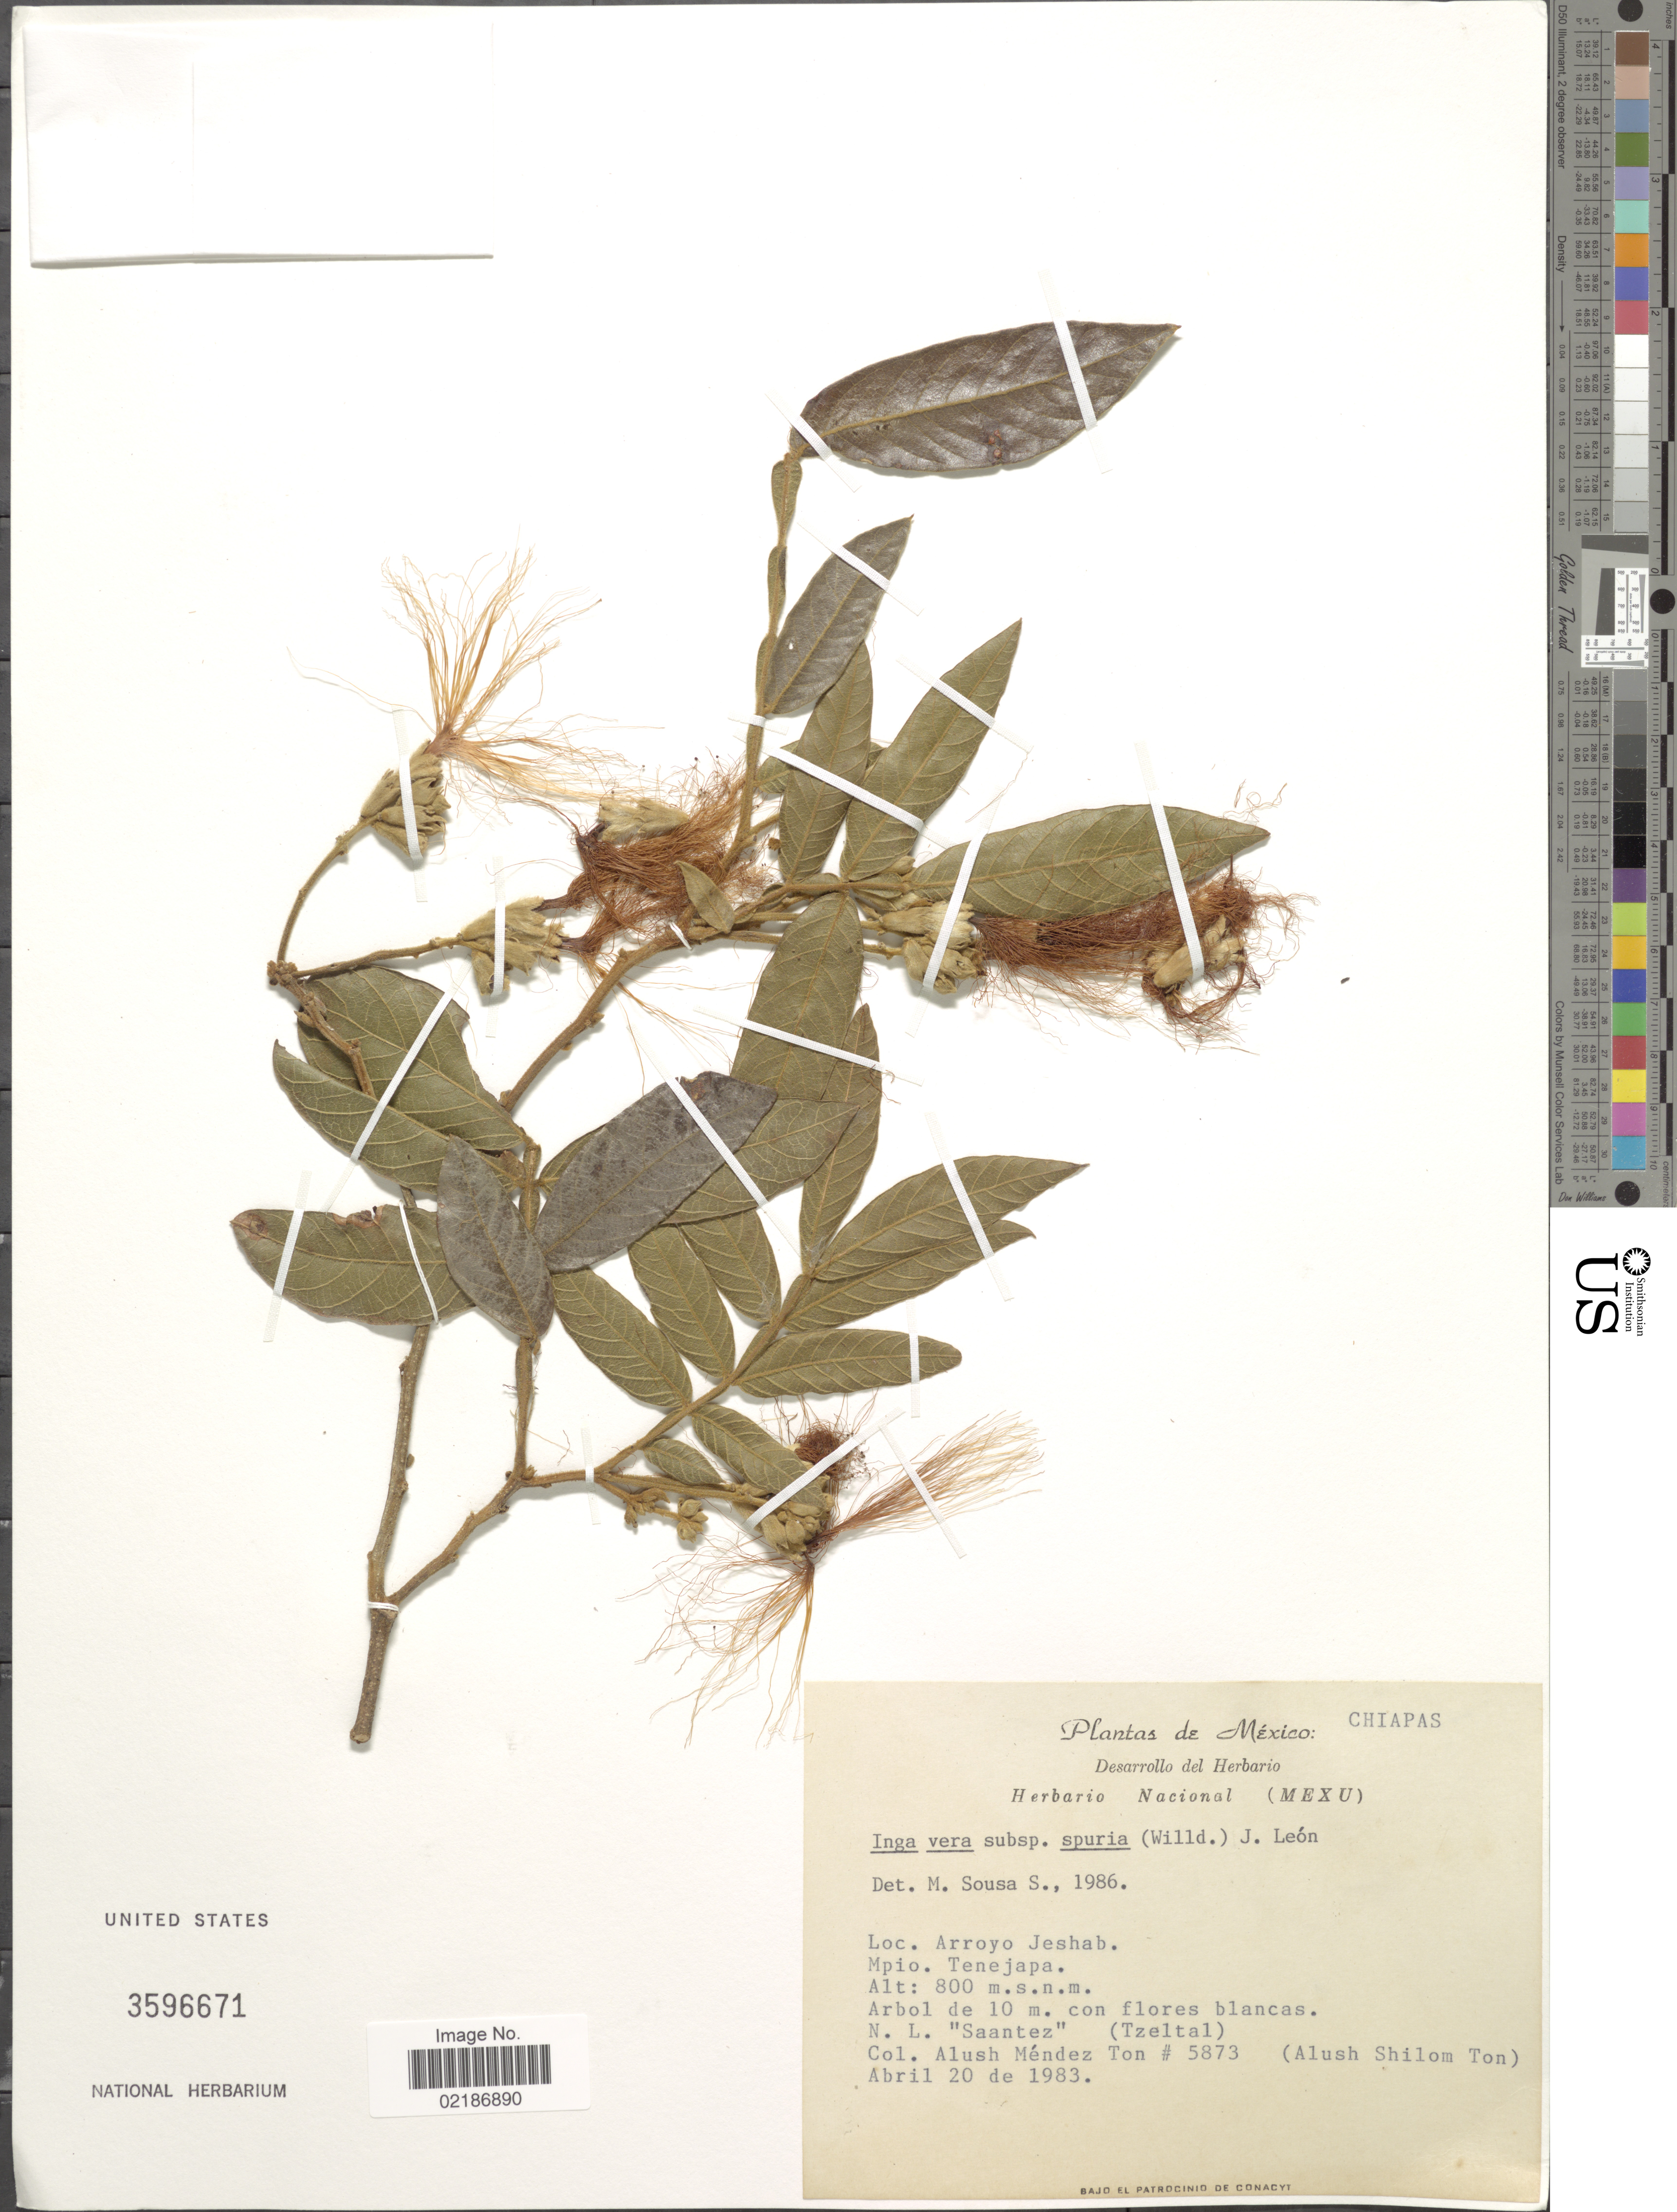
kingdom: Plantae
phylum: Tracheophyta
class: Magnoliopsida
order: Fabales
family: Fabaceae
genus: Inga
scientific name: Inga vera subsp. vera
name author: Willd.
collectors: A. Méndez Ton & A. S. Ton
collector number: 5873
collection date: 1983-04-20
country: Mexico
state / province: Chiapas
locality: Arroyo Jeshab, Mpio. Tenejapa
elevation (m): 800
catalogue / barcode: US 3596671